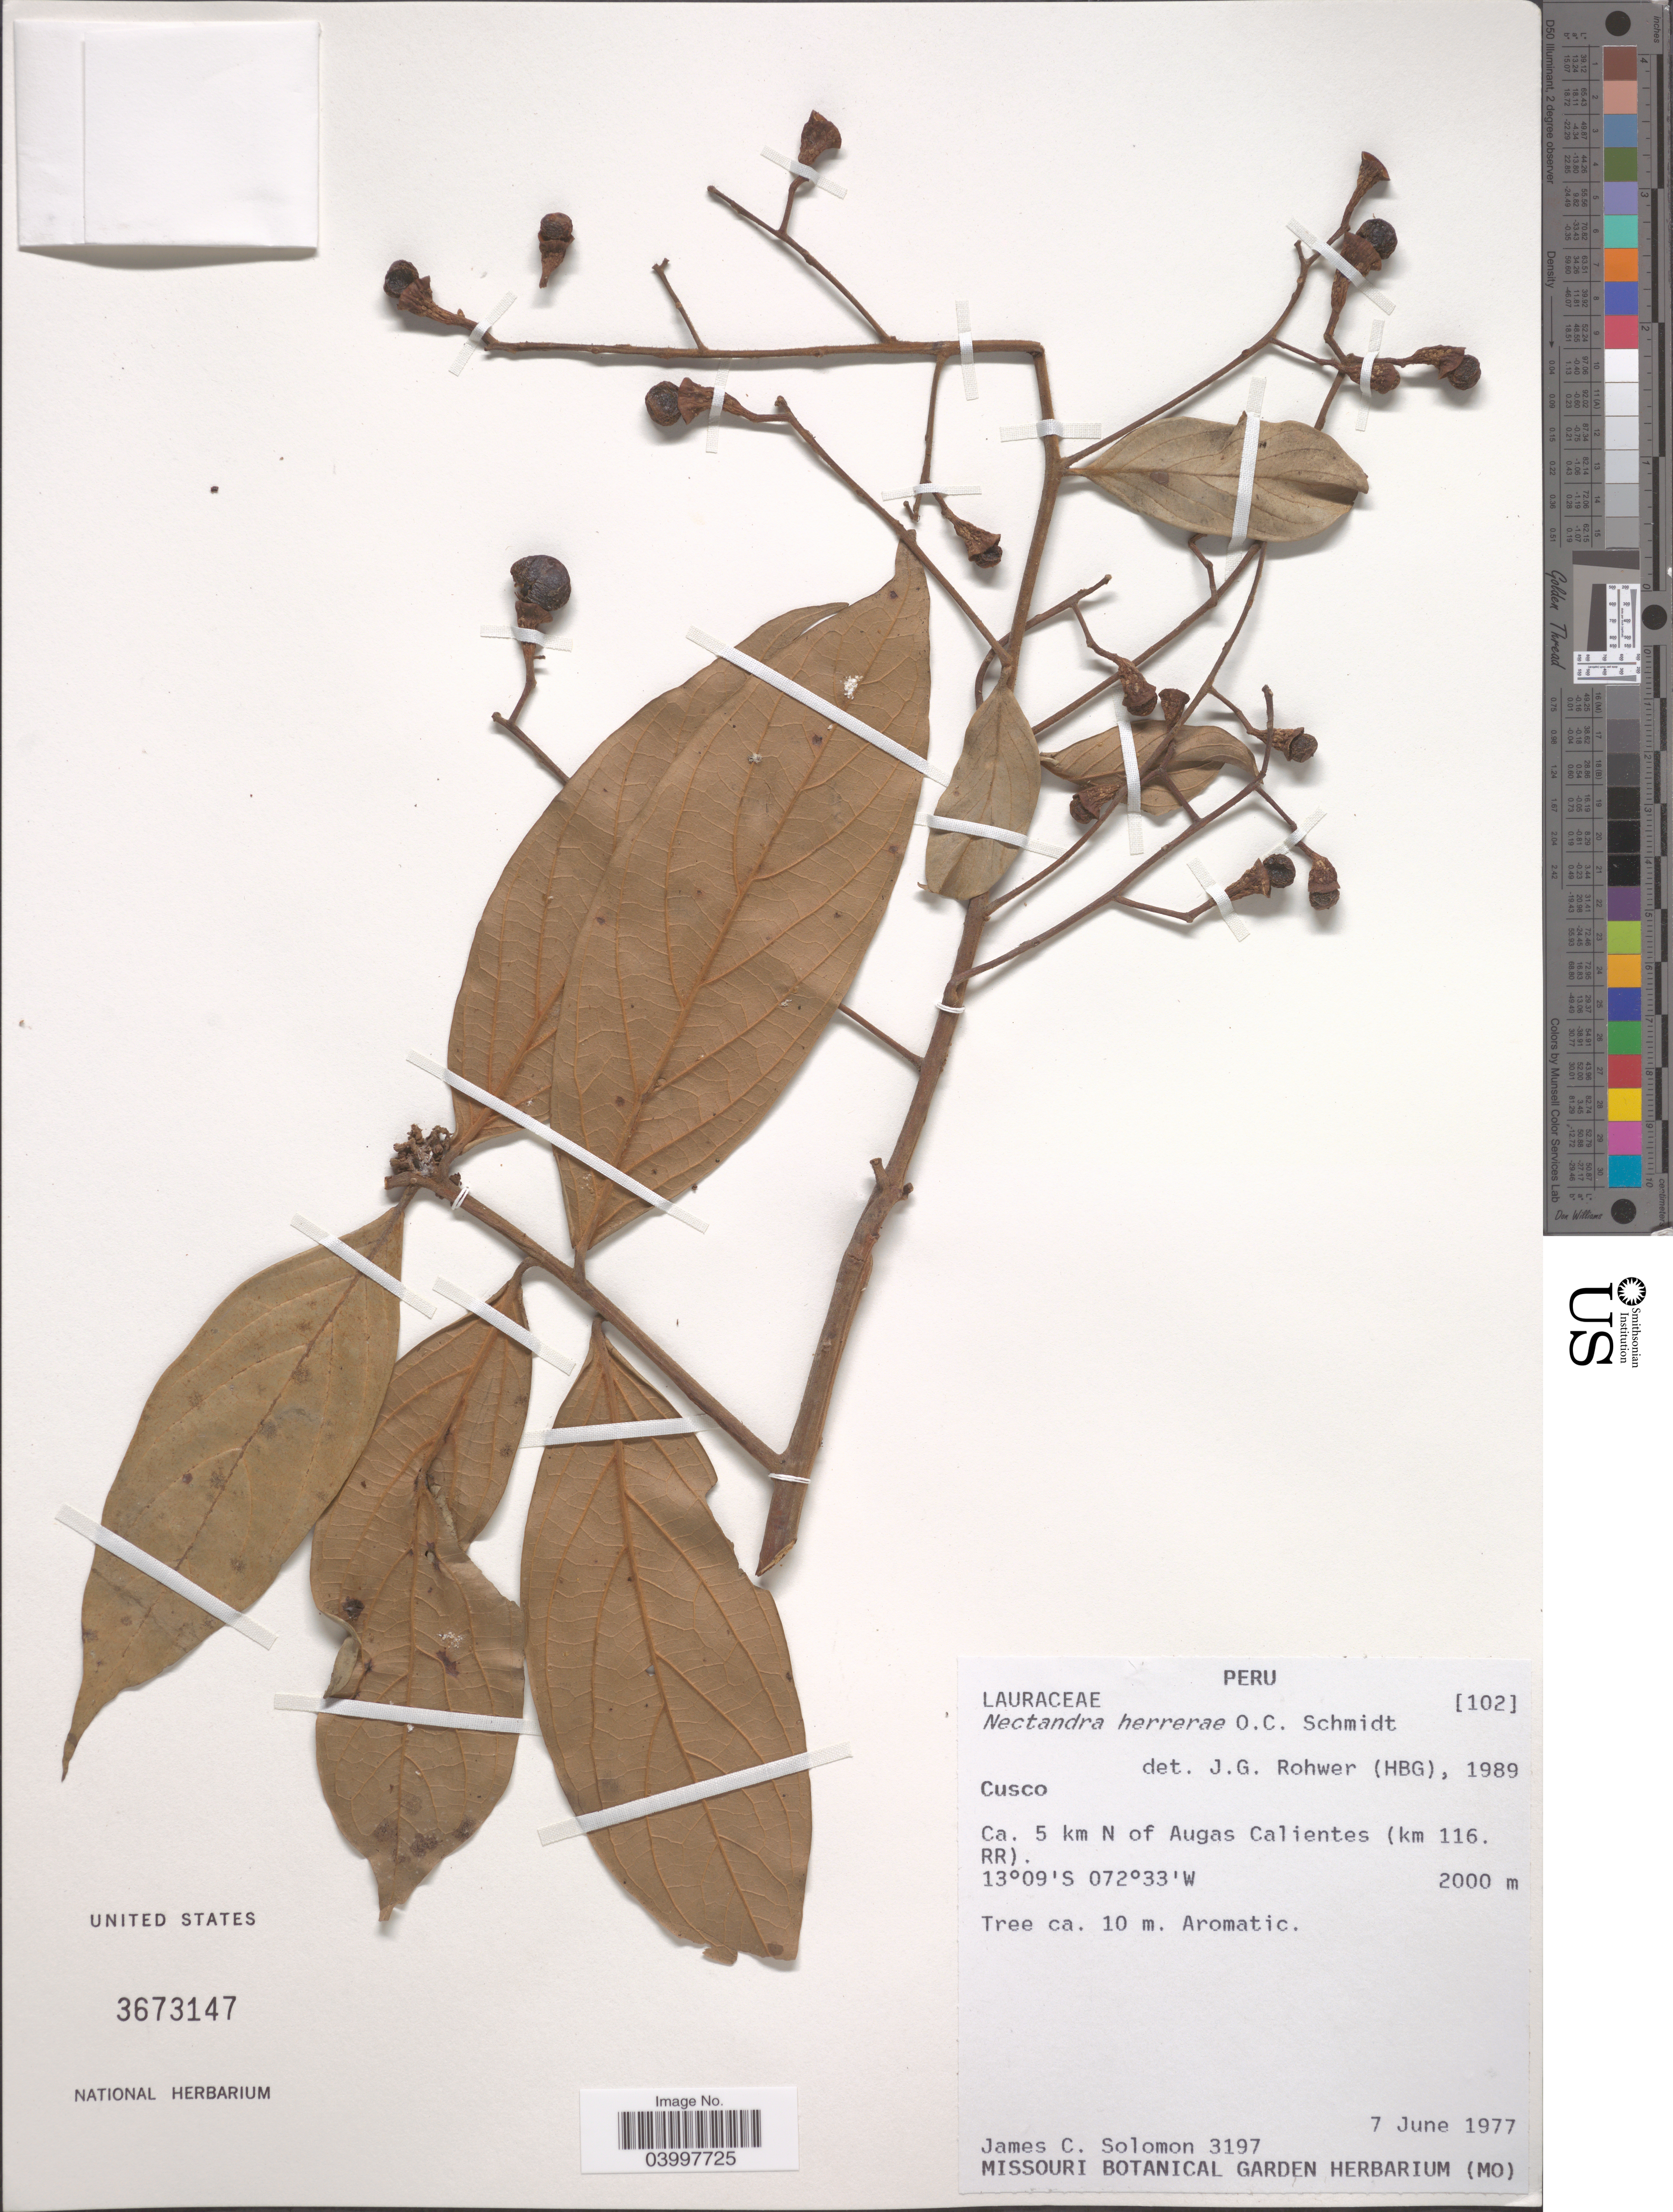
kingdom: Plantae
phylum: Tracheophyta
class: Magnoliopsida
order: Laurales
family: Lauraceae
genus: Nectandra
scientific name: Nectandra herrerae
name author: O.C. Schmidt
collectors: J. C. Solomon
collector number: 3197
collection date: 1977-06-07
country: Peru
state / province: Cusco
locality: Ca. 5 km N of Augas Calientes (km 116. RR).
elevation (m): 2000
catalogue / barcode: US 3673147